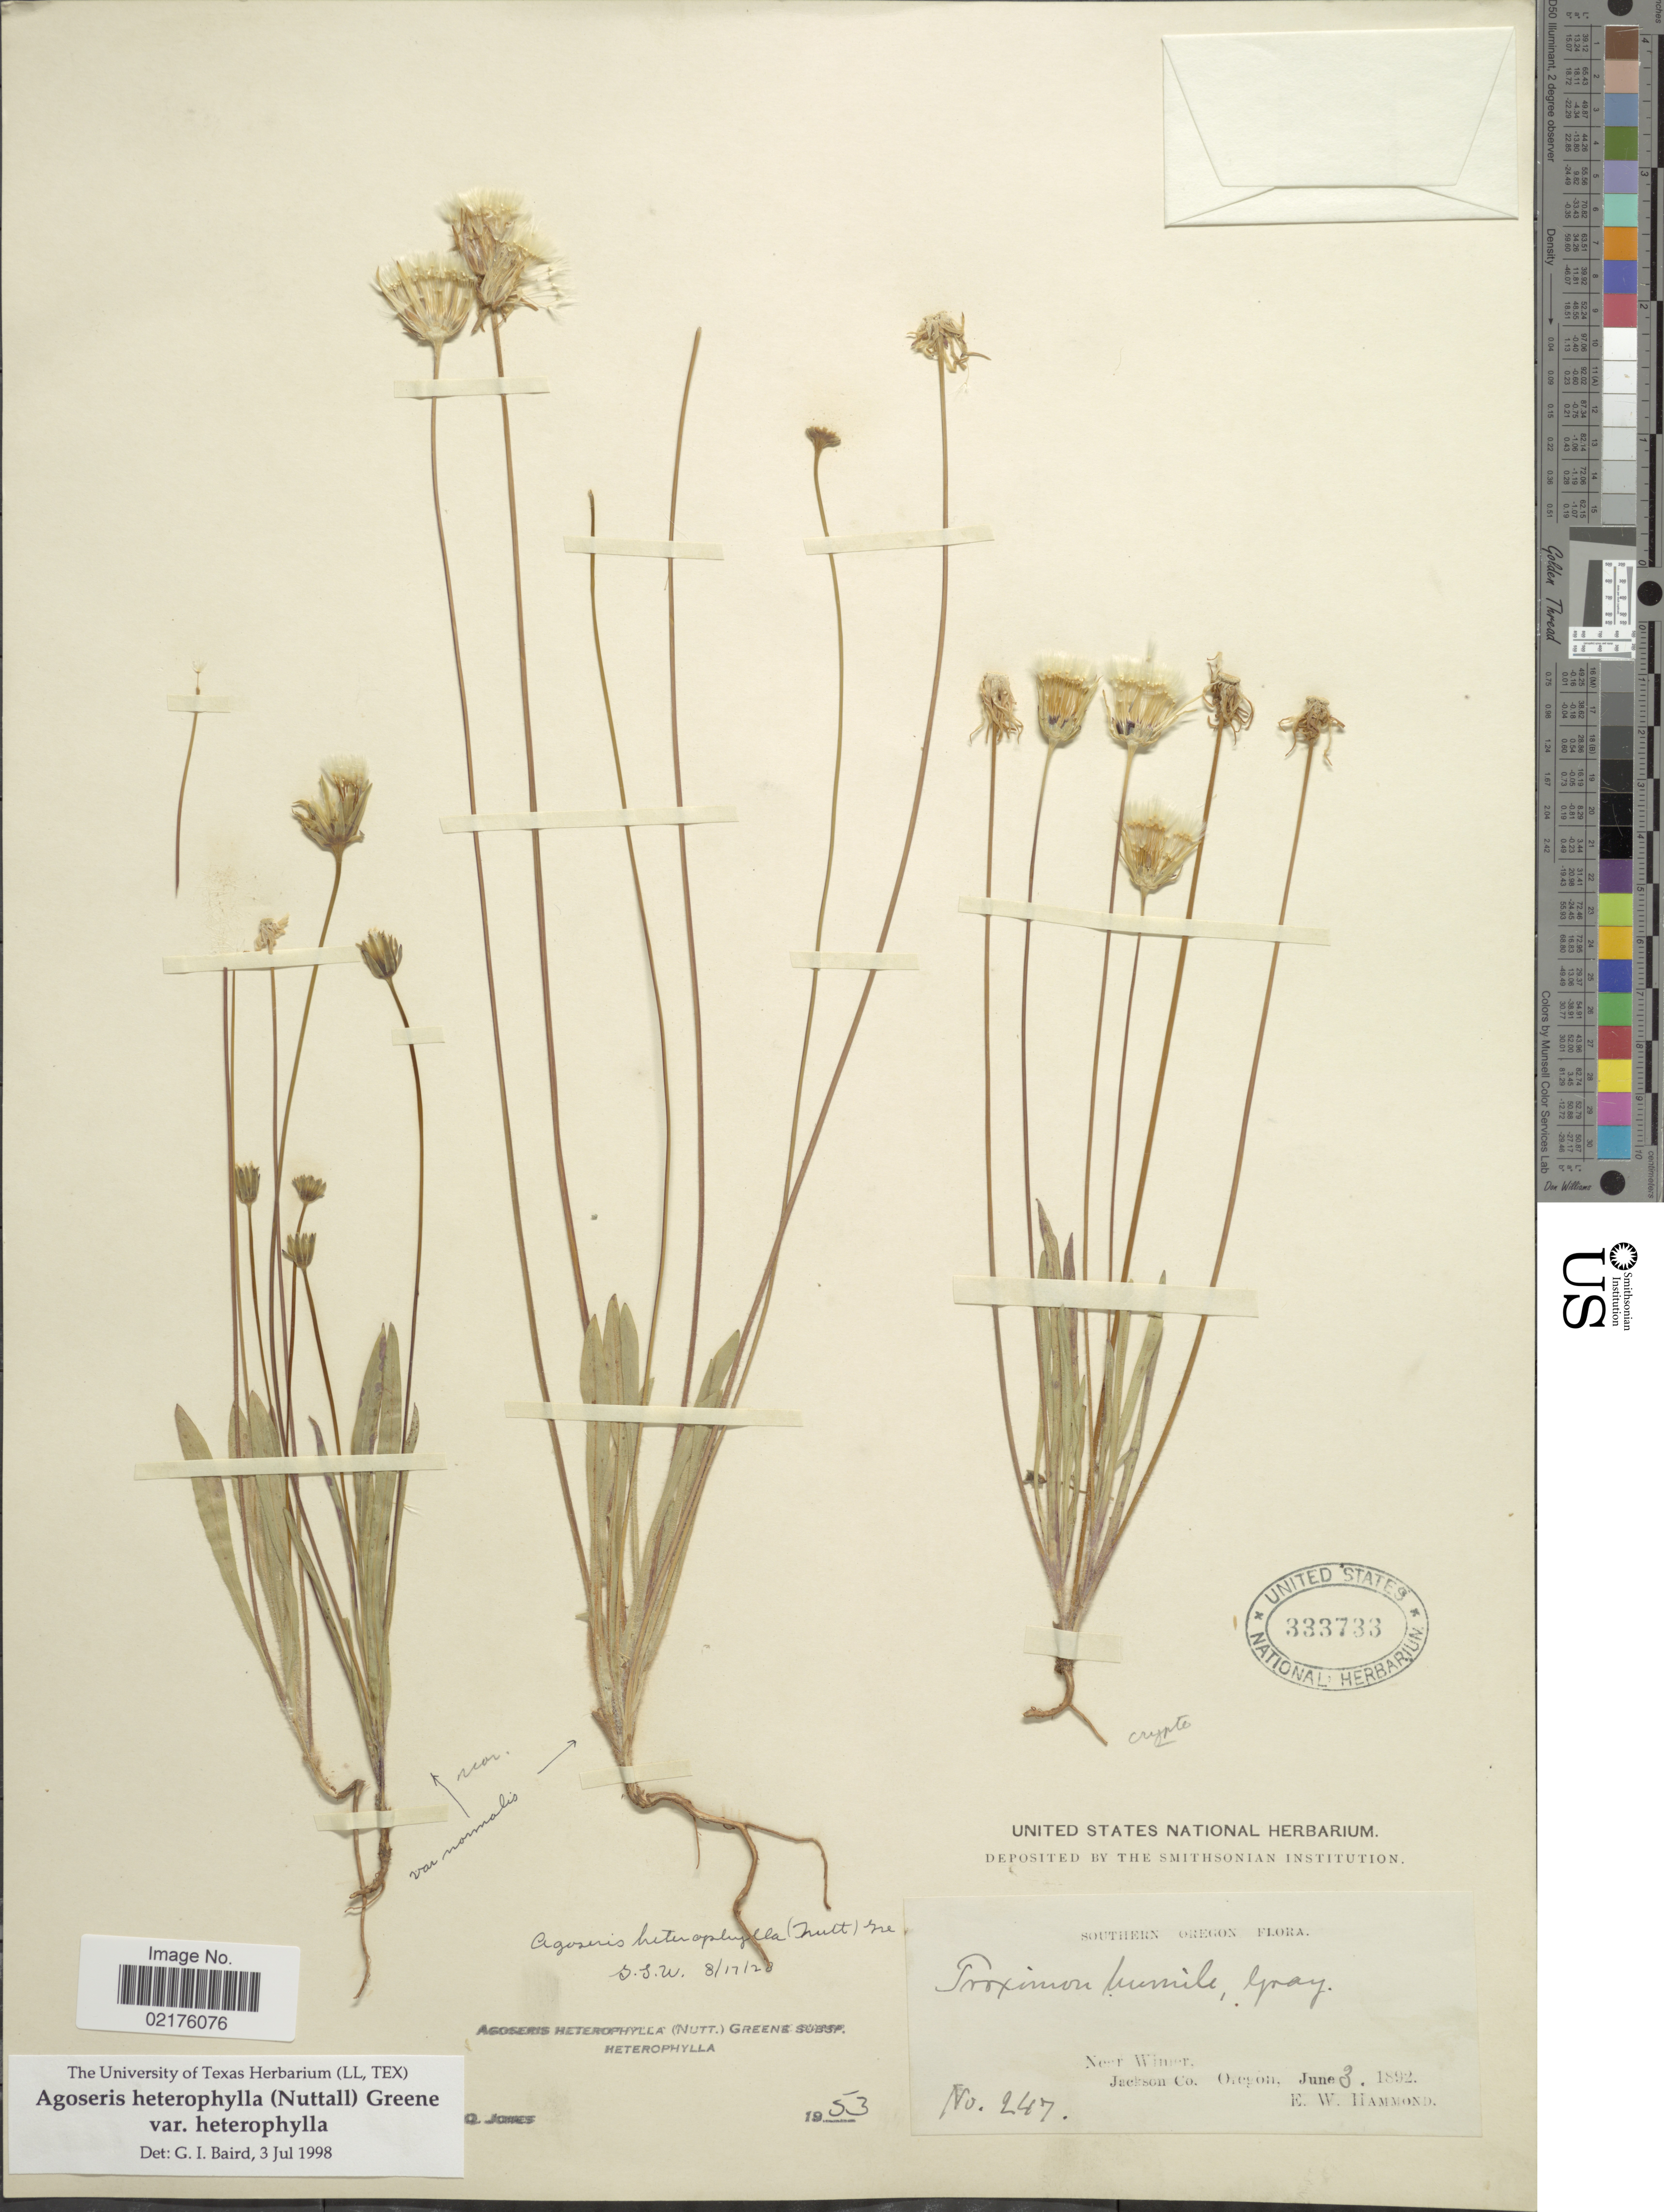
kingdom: Plantae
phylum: Tracheophyta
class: Magnoliopsida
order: Asterales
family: Asteraceae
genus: Agoseris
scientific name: Agoseris heterophylla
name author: (Nutt.) Greene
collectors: E. Hammond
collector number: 247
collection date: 1892-06-03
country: United States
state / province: Oregon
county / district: Jackson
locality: Southern Oregon, Near Wimer, Jackson Co.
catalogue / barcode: US 333733